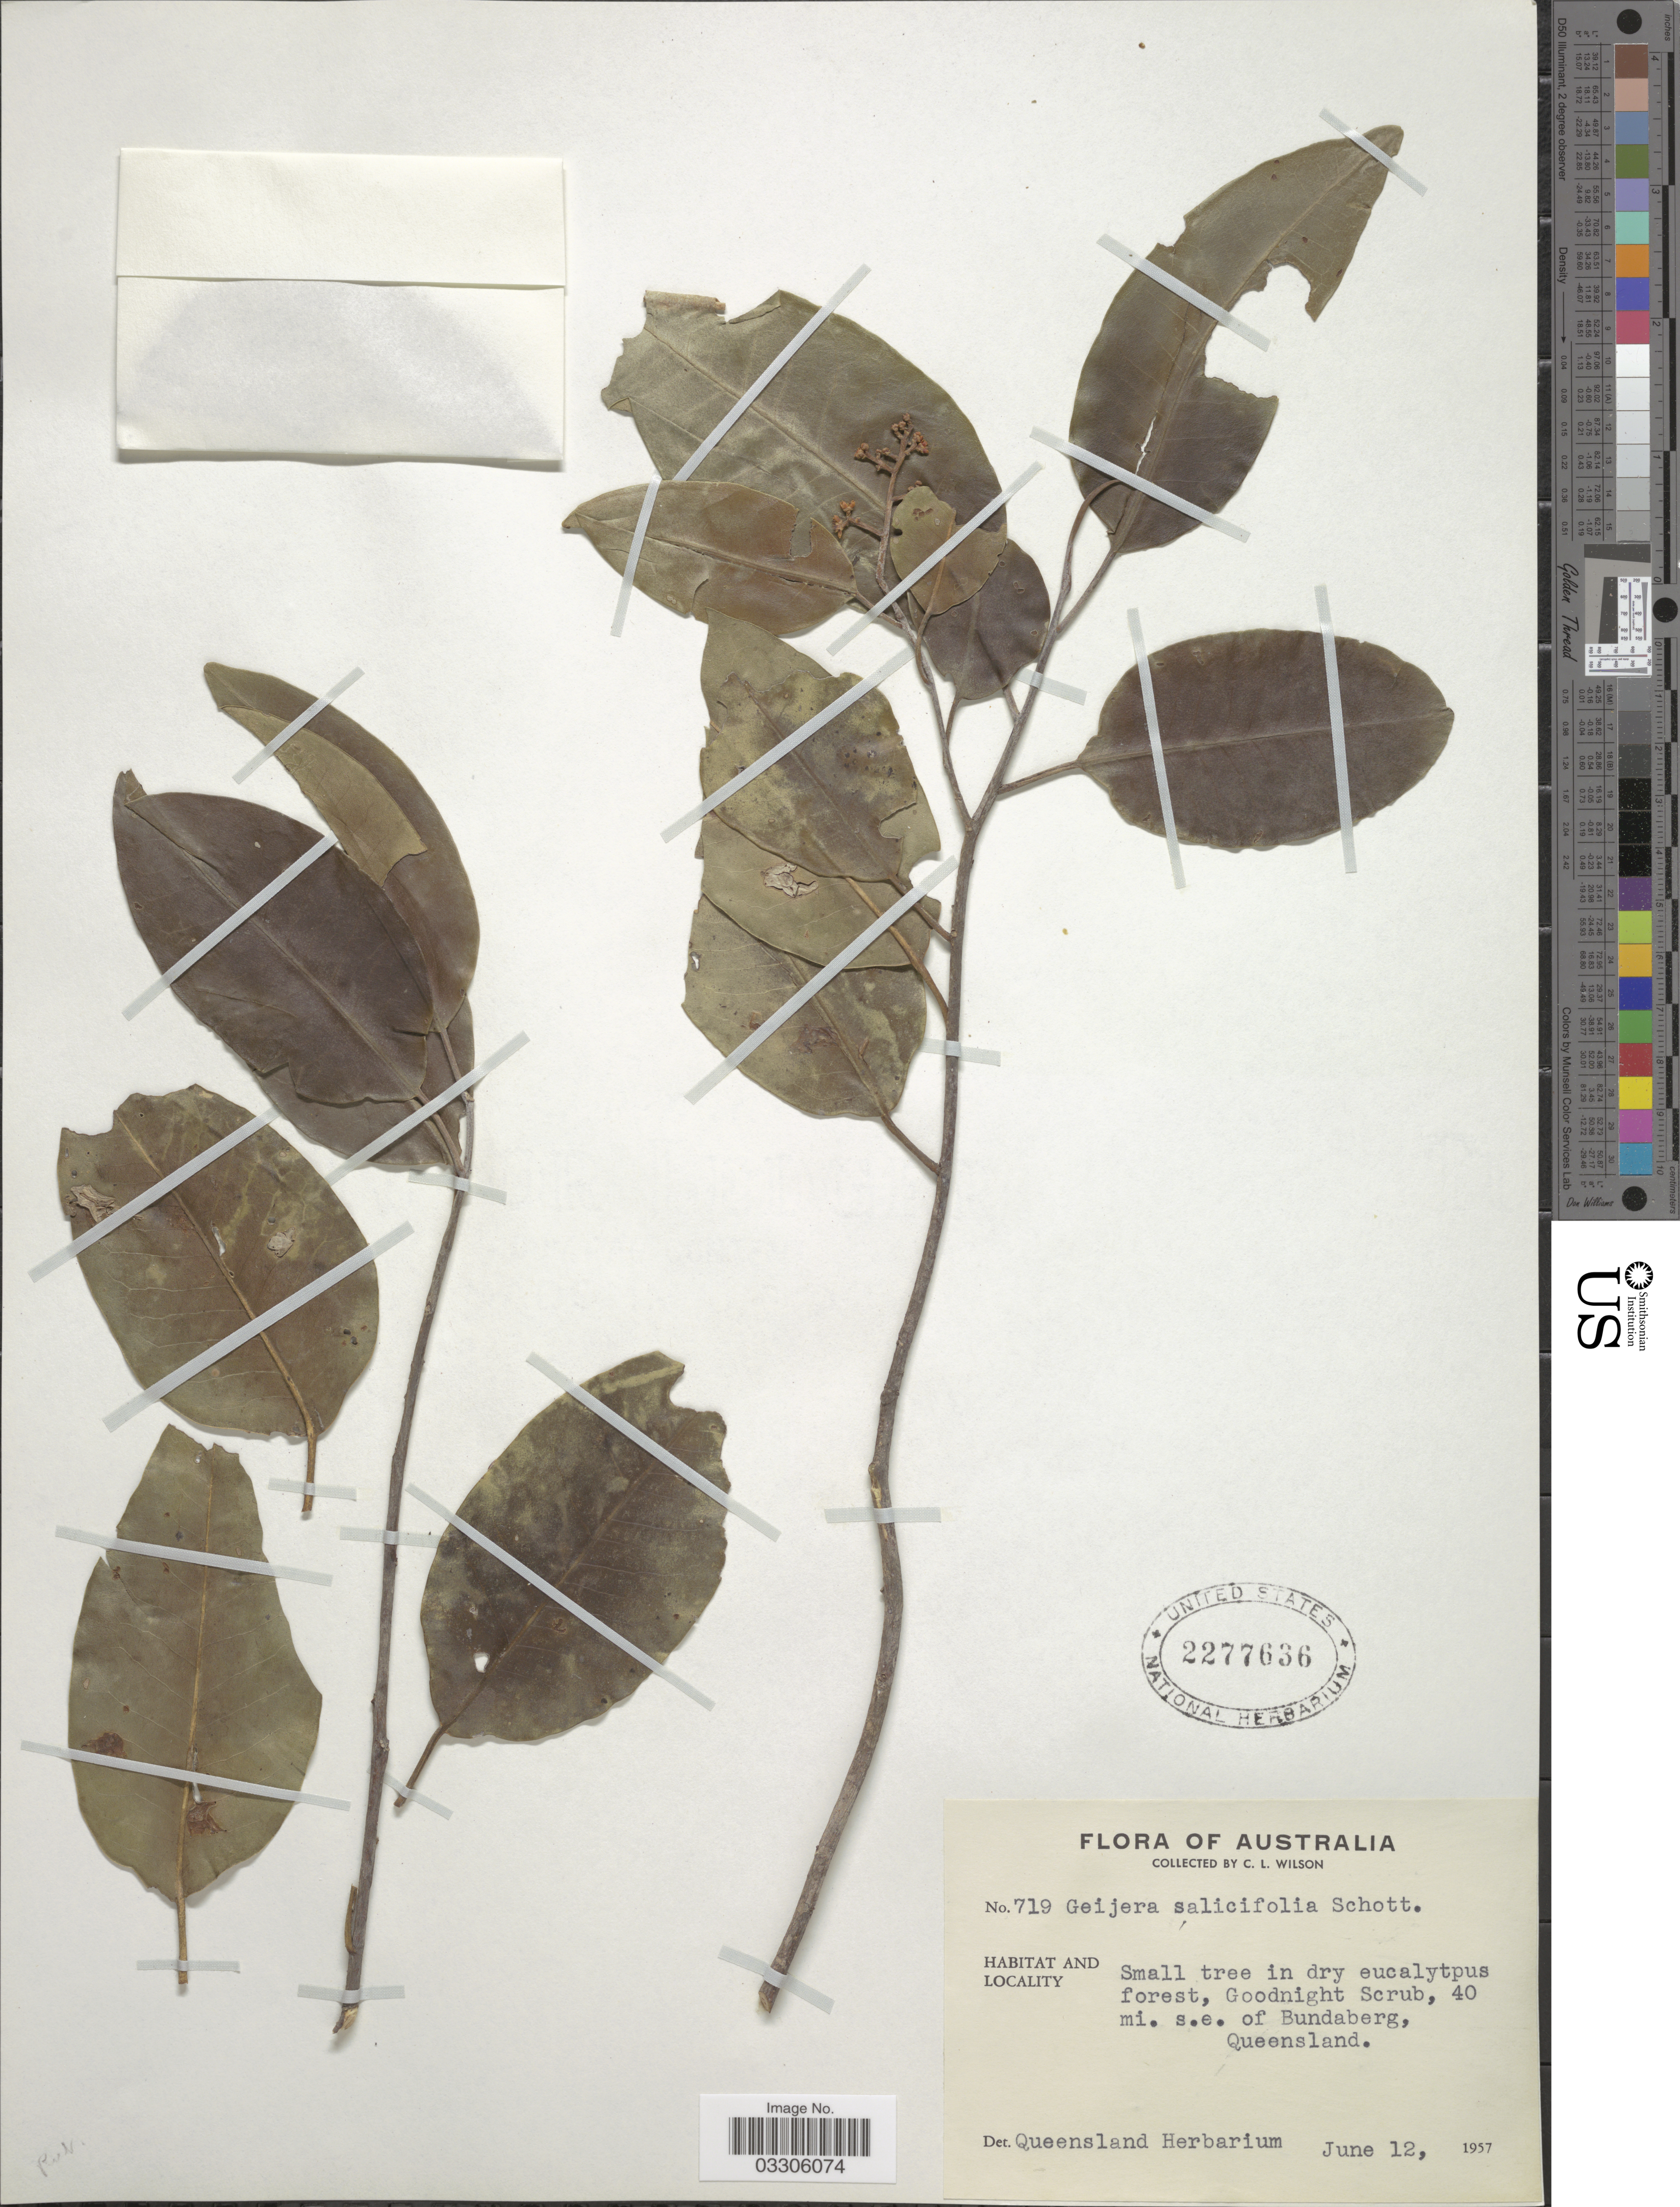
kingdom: Plantae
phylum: Tracheophyta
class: Magnoliopsida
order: Sapindales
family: Rutaceae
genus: Geijera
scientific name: Geijera salicifolia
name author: Schott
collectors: C. L. Wilson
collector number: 719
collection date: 1957-06-12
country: Australia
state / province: Queensland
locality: Goodnight Scrub, 40 mi. s. e. of Bundaberg.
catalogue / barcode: US 2277636